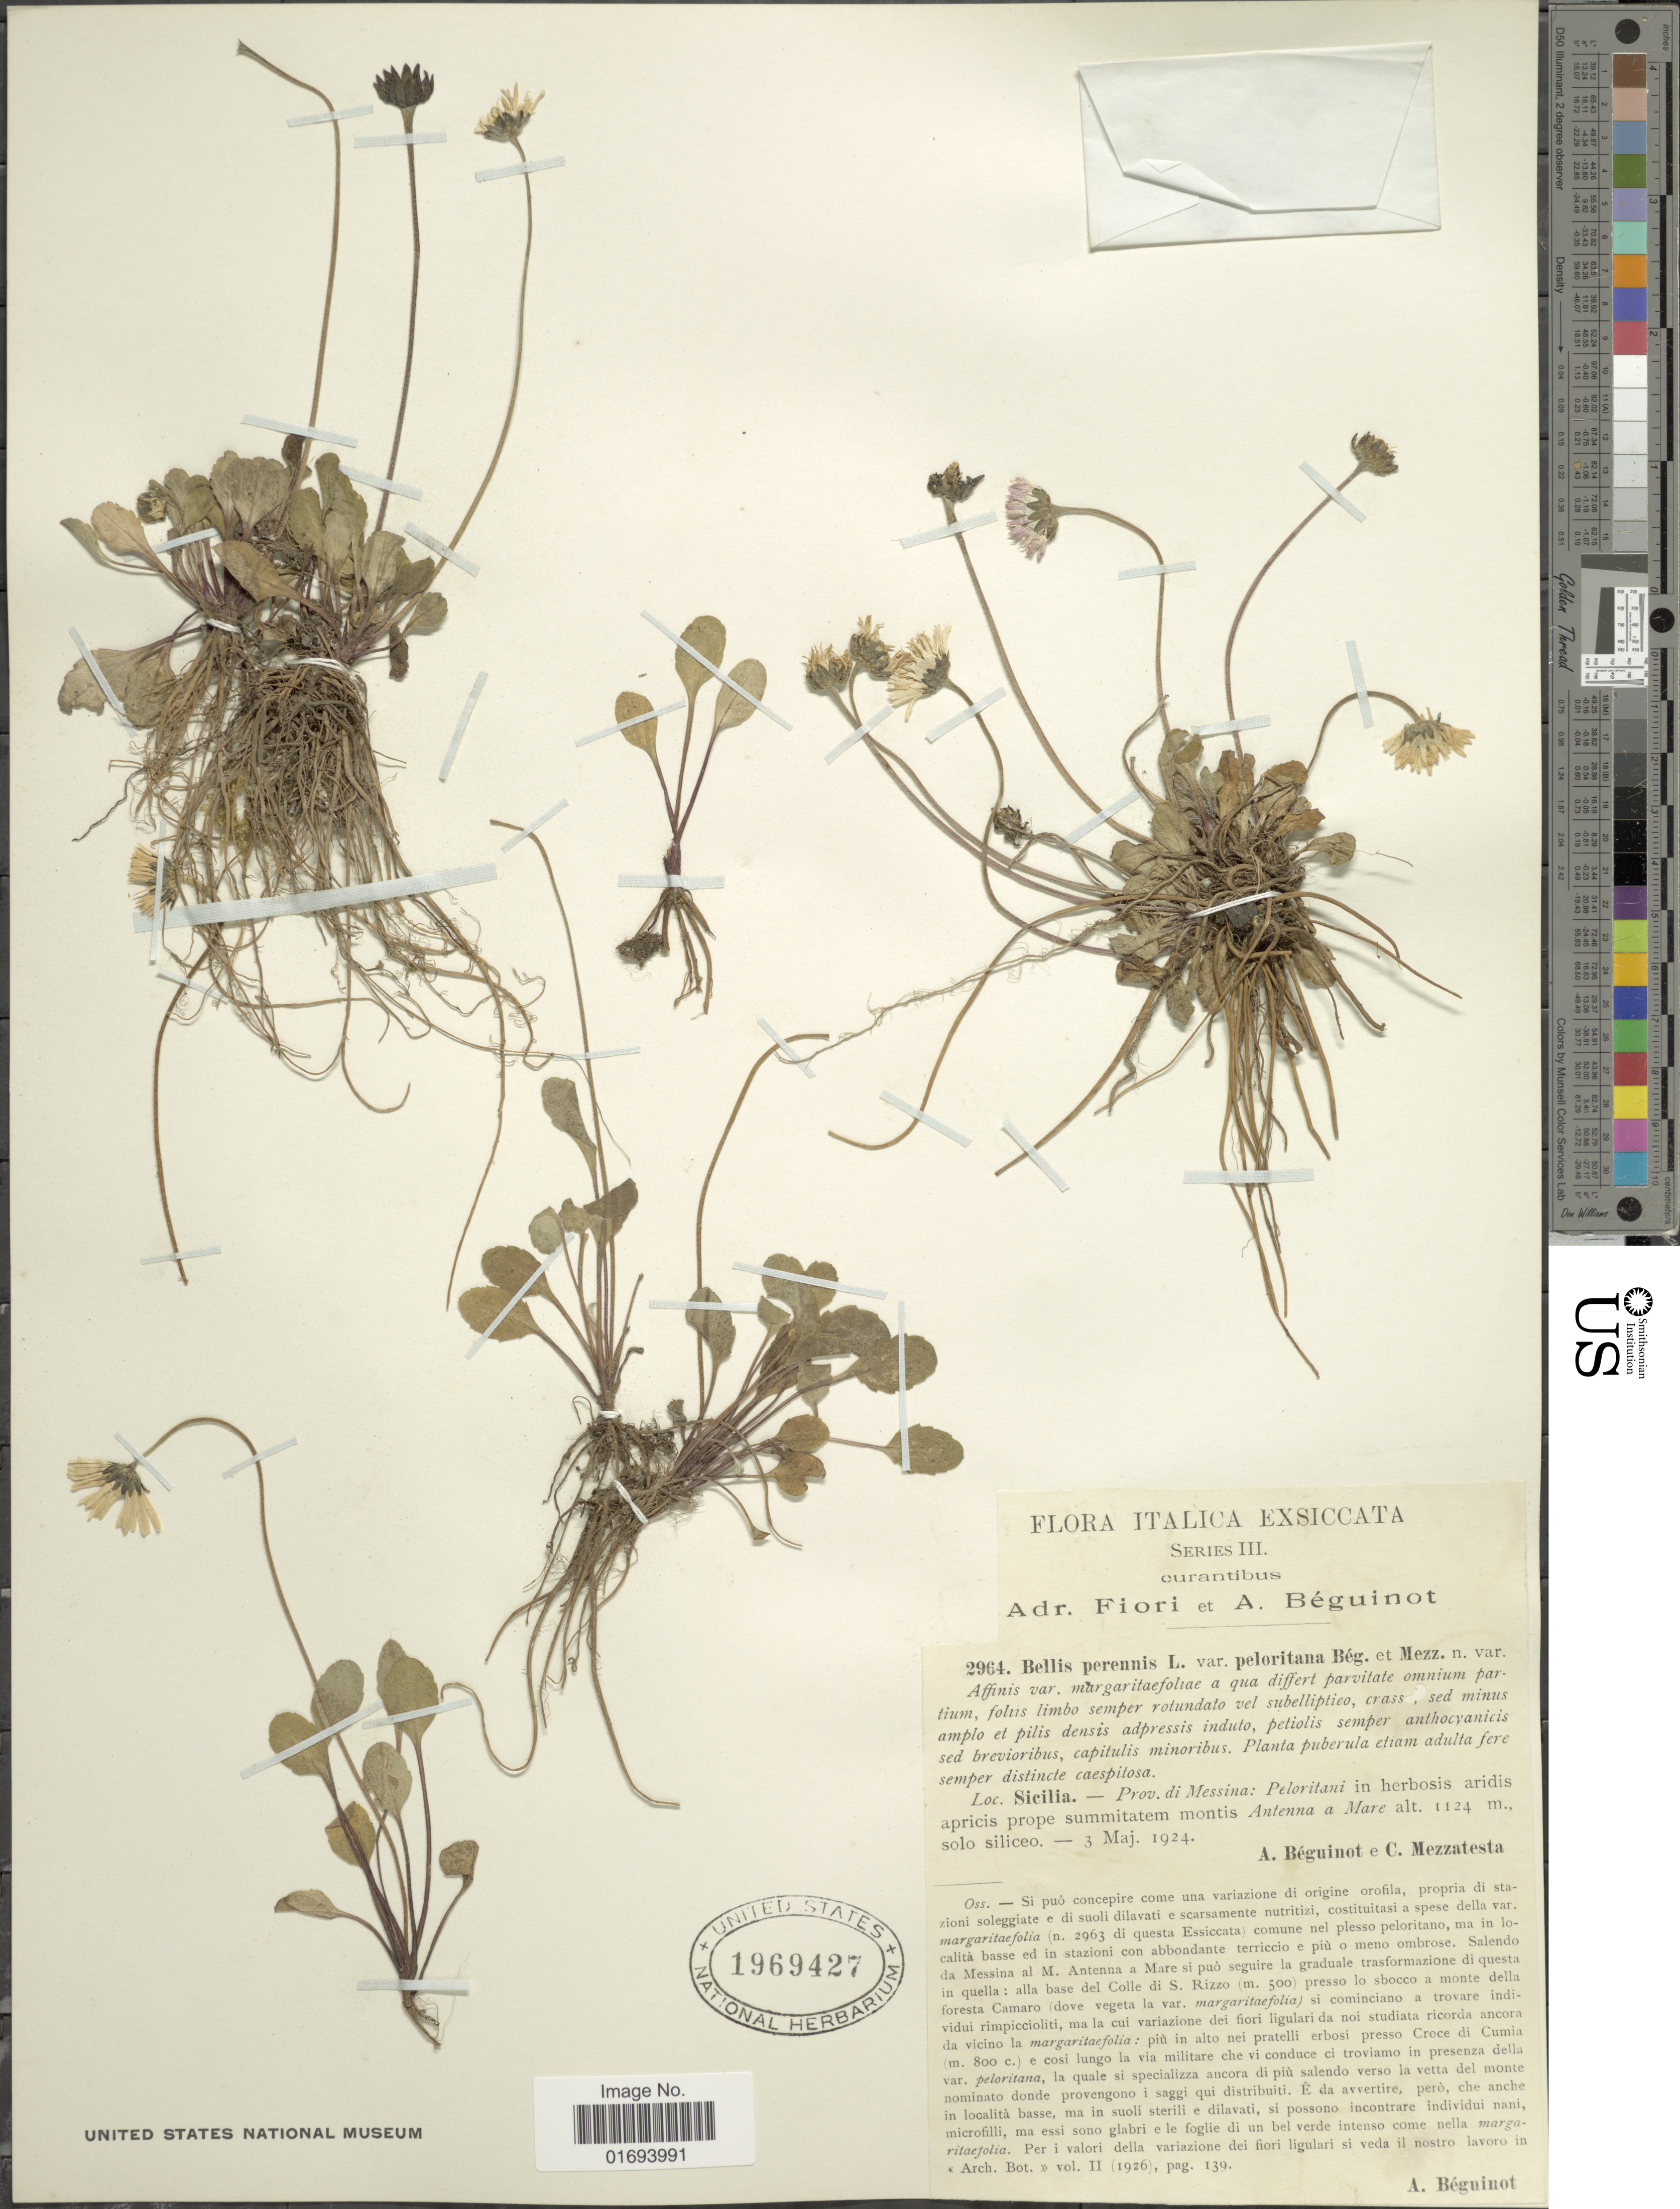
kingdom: Plantae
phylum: Tracheophyta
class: Magnoliopsida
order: Asterales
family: Asteraceae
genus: Bellis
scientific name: Bellis perennis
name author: L.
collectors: A. Béguinot & C. Mezzatesta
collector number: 2694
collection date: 1924-05-03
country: Italy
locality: Sicilia. Prov. di Messina: Peloritani in herbosis aridis apricis prope summitatem montis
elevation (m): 1124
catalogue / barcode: US 1969427